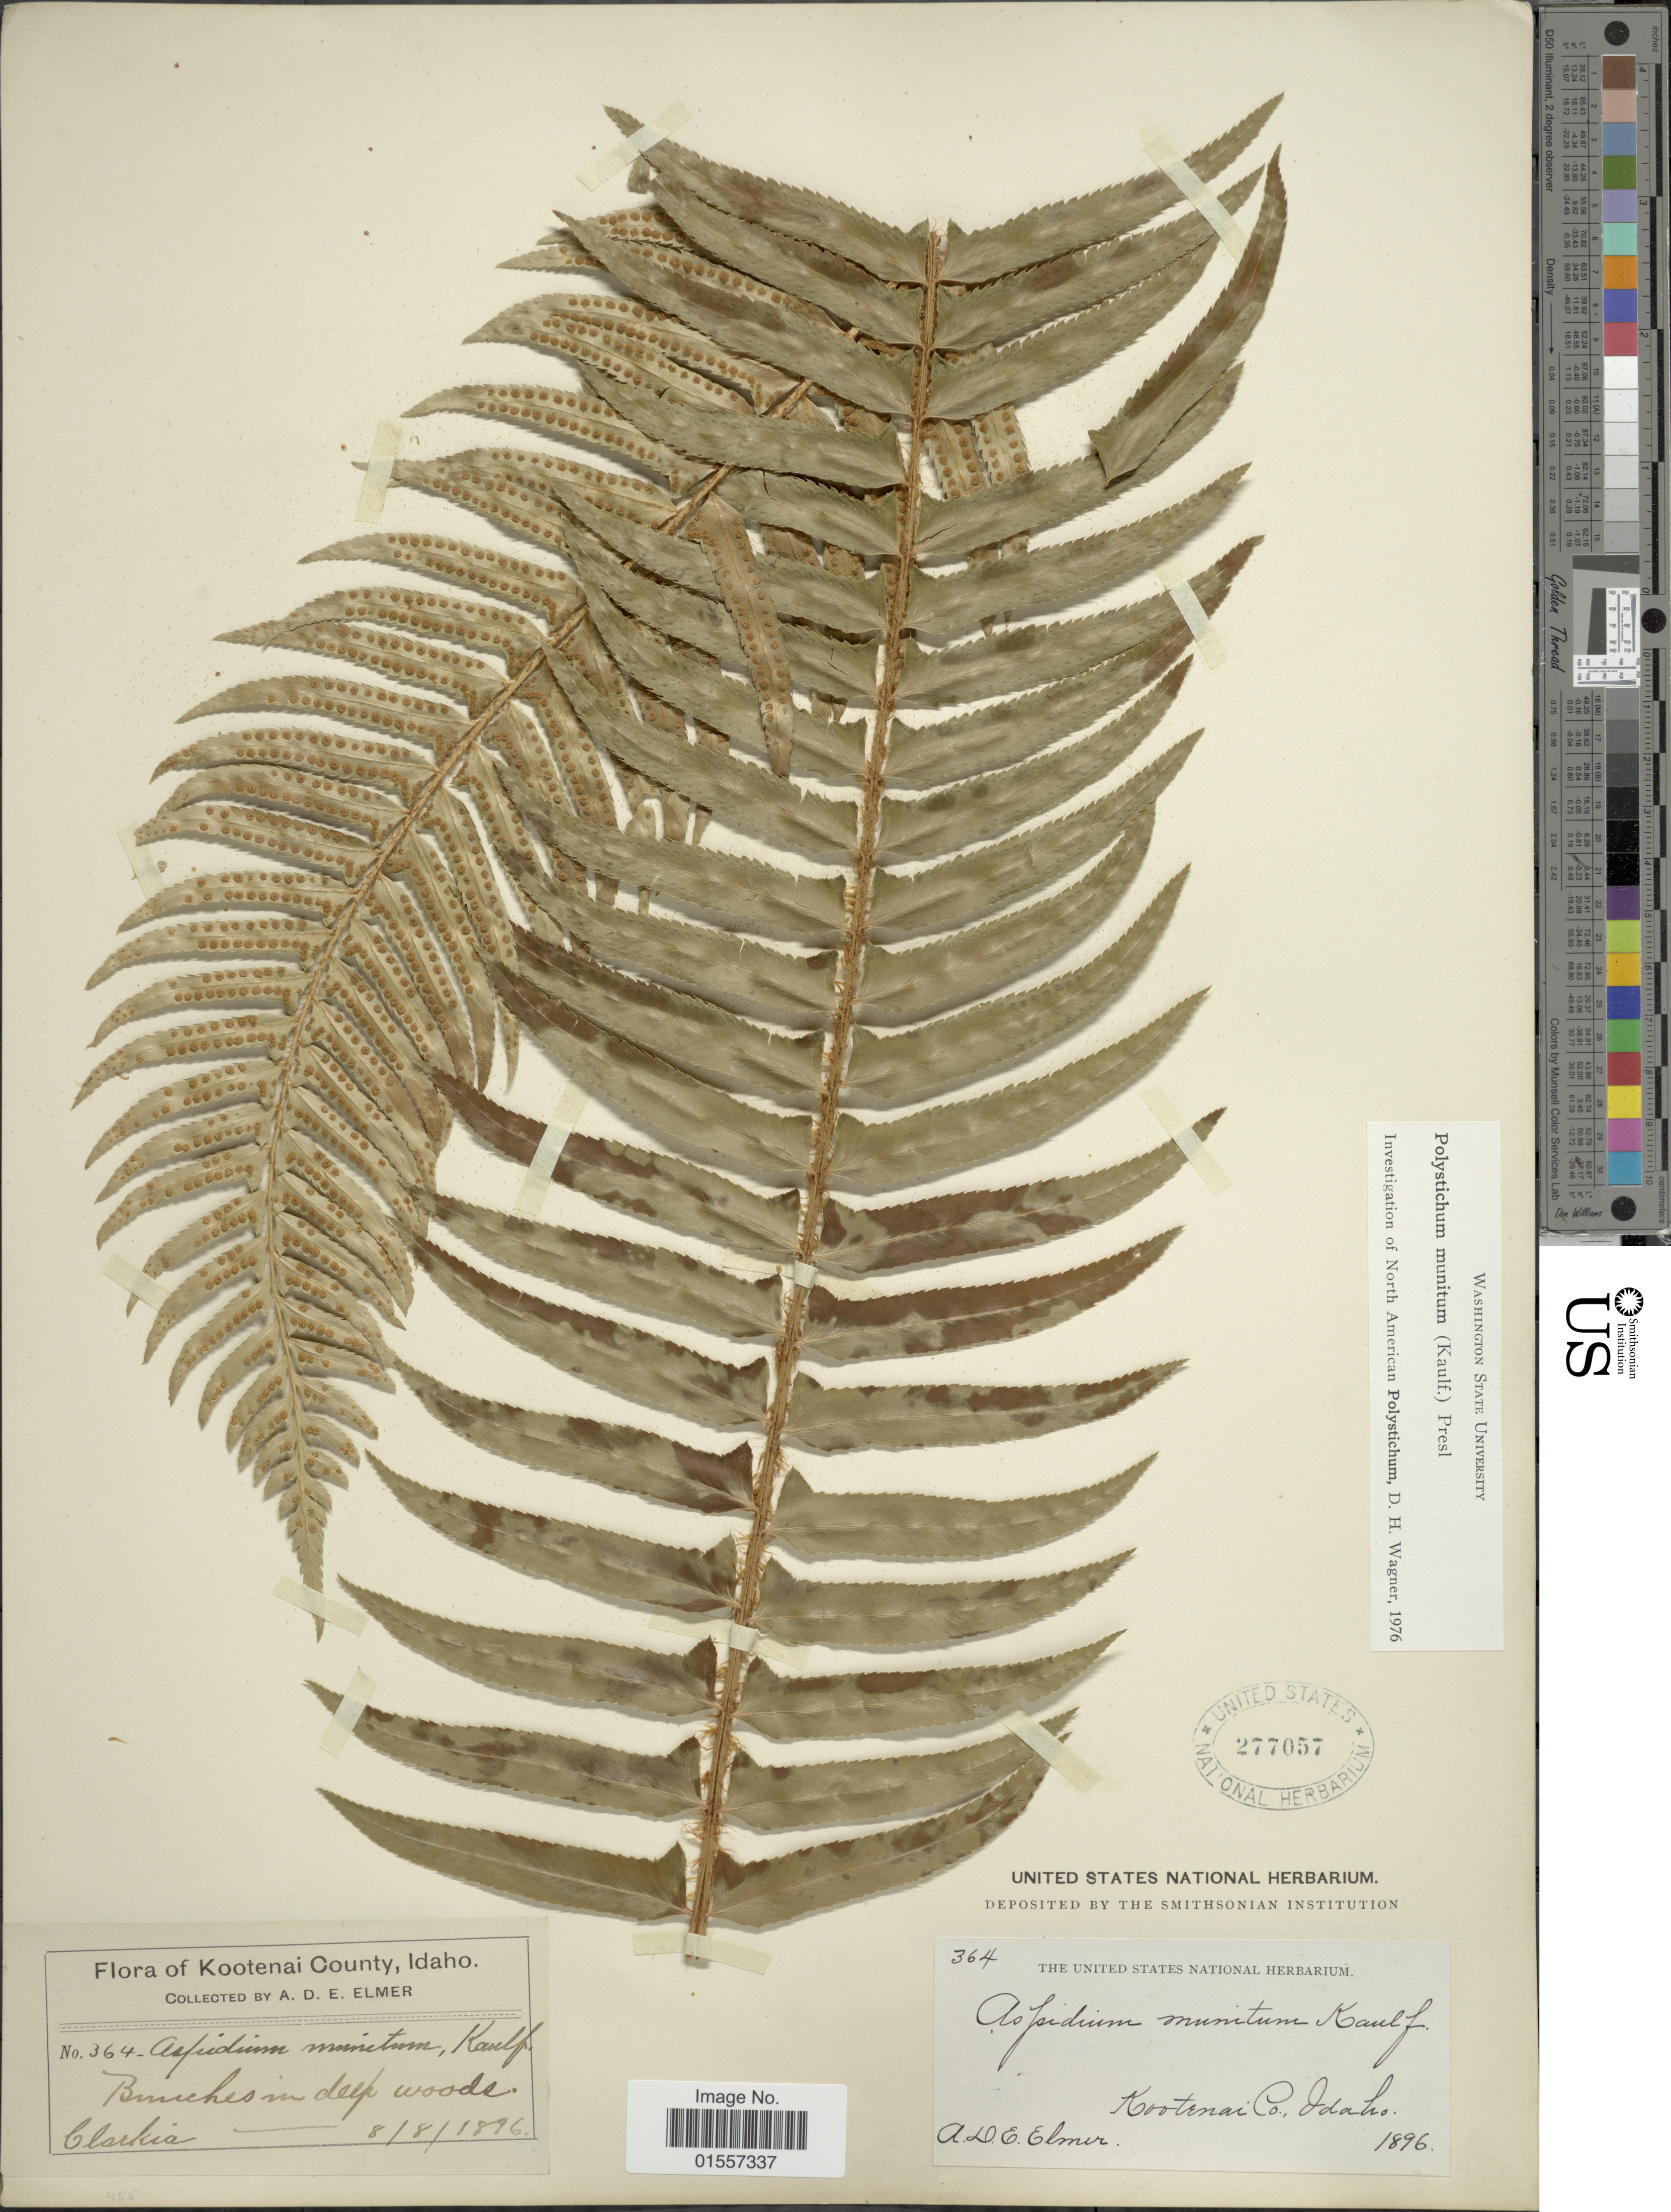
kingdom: Plantae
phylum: Tracheophyta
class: Polypodiopsida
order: Polypodiales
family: Dryopteridaceae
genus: Polystichum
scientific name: Polystichum munitum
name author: (Kaulf.) C. Presl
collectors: A. D. E. Elmer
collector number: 364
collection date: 1896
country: United States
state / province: Idaho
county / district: Kootenai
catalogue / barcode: US 277057